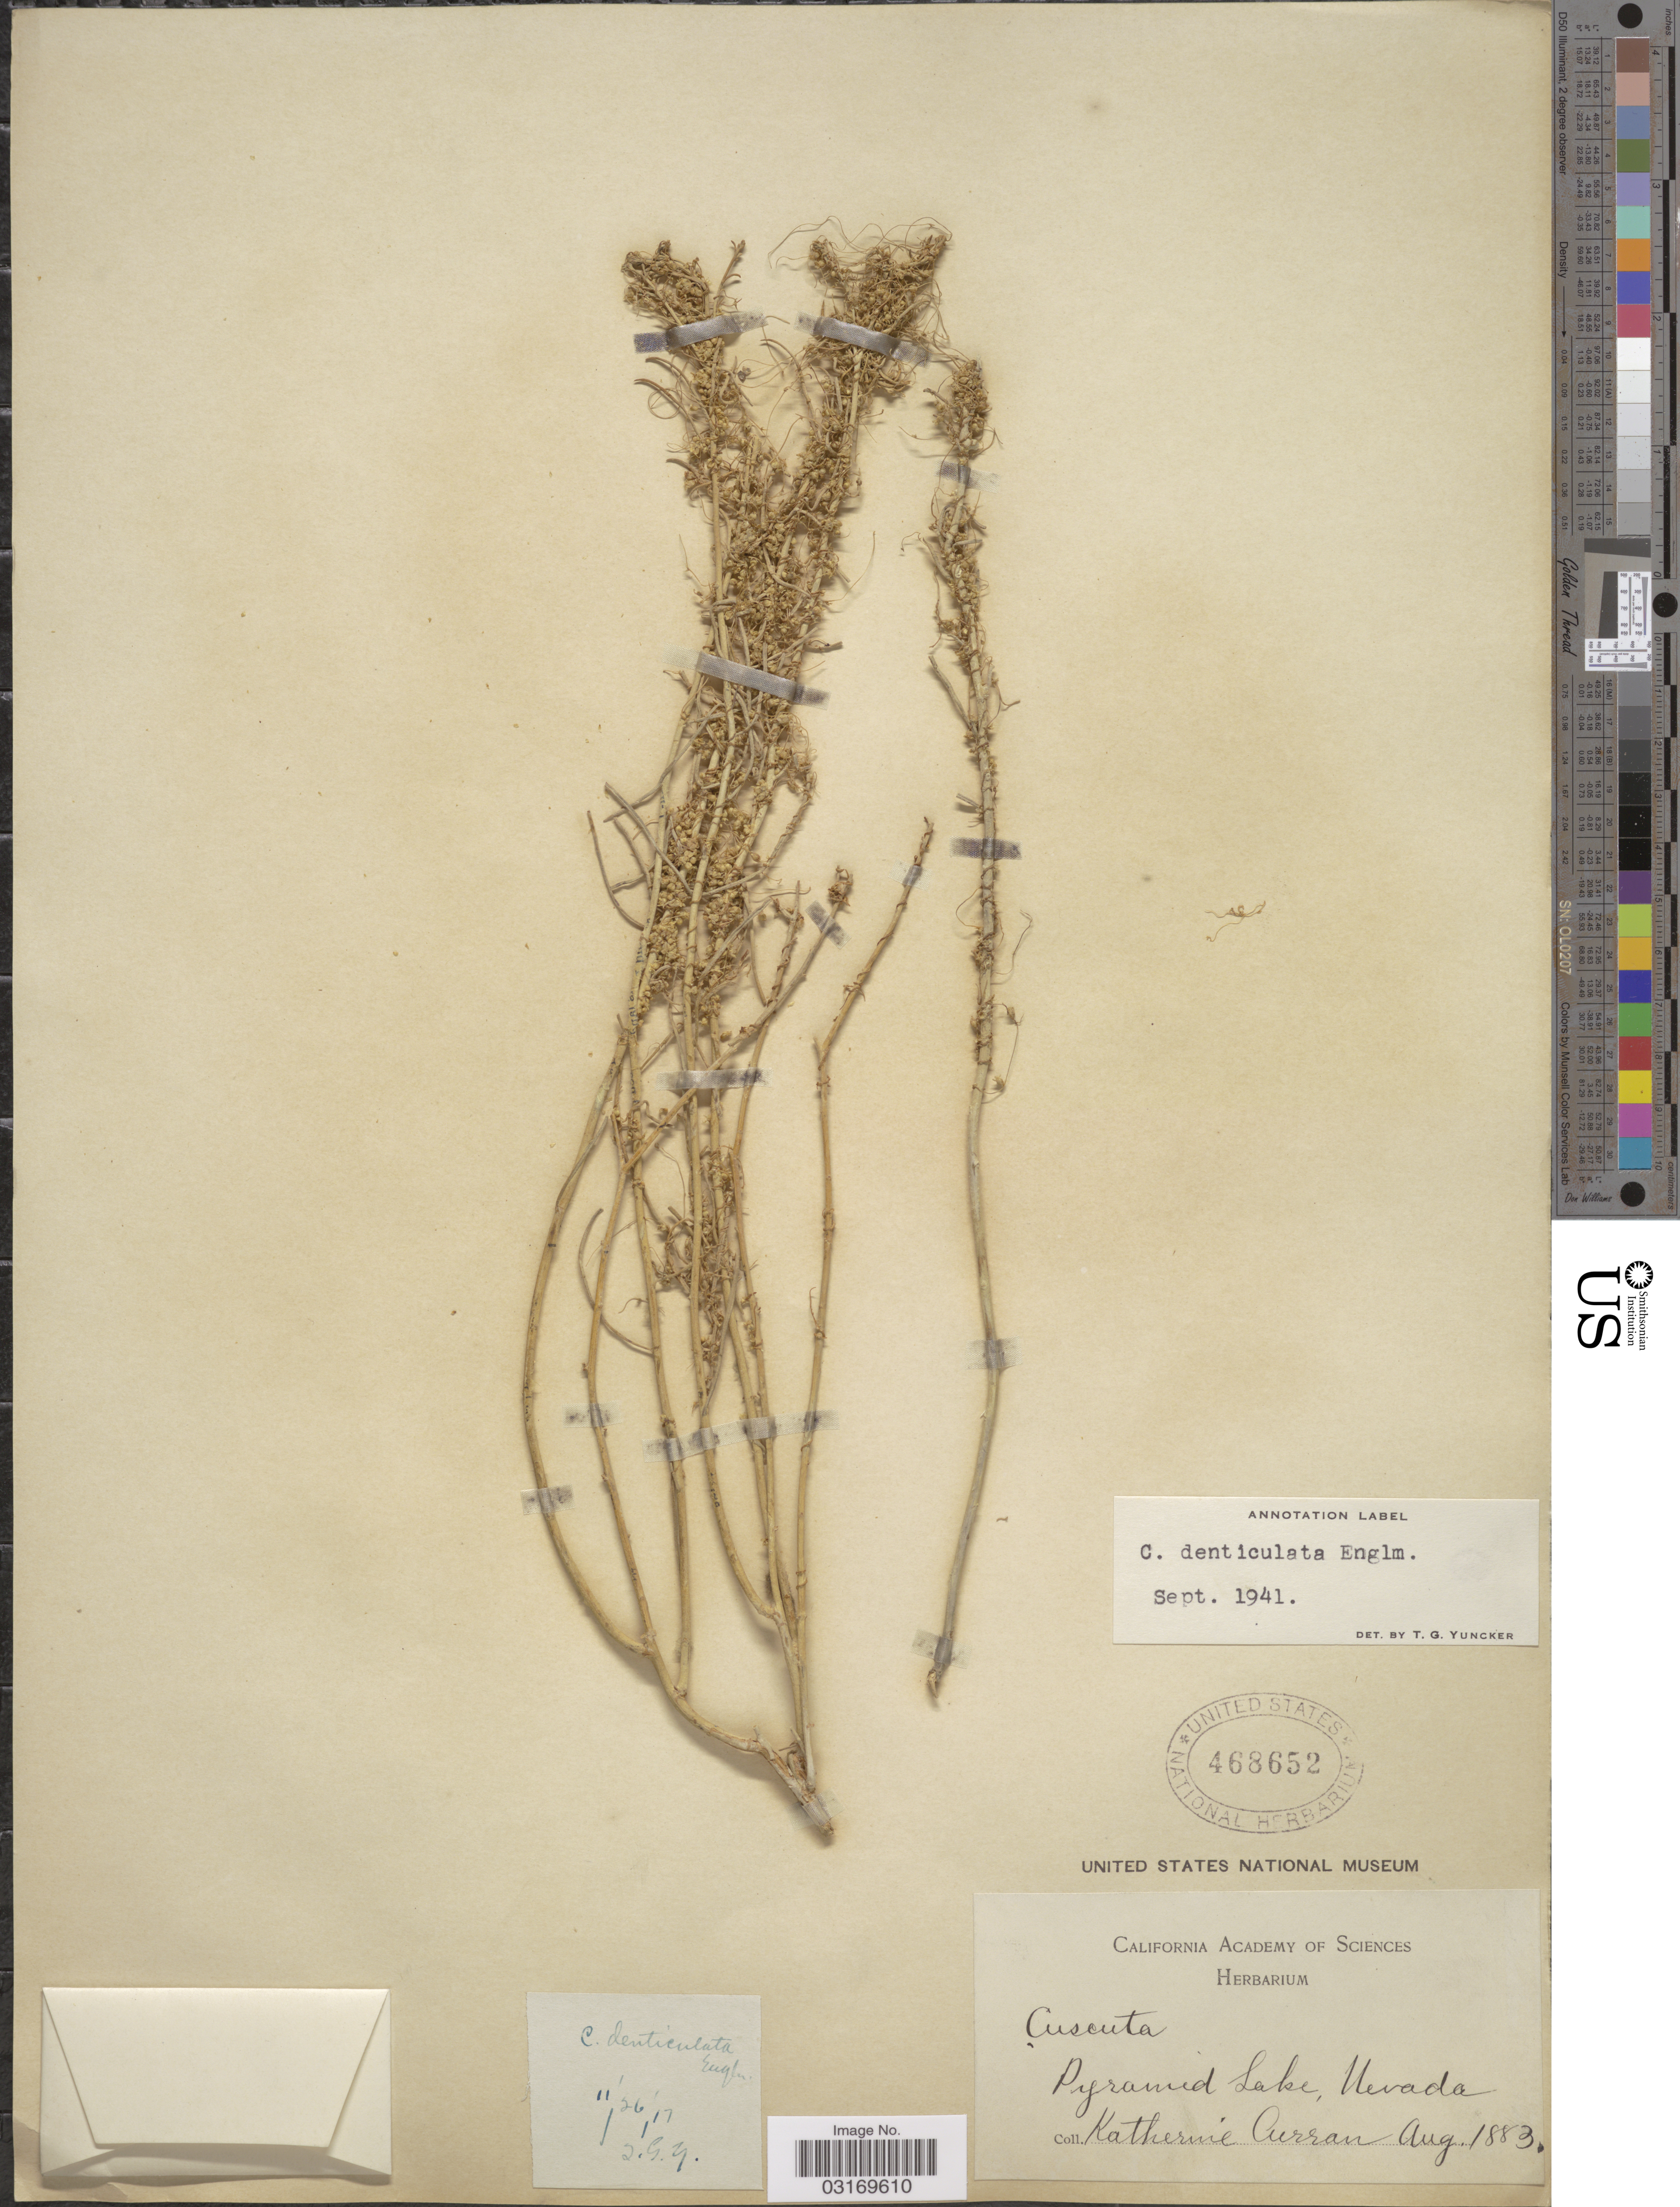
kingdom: Plantae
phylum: Tracheophyta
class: Magnoliopsida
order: Solanales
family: Convolvulaceae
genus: Cuscuta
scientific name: Cuscuta denticulata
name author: Engelm.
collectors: K. Curran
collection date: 1883-08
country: United States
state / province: Nevada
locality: Pyramid Lake.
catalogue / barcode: US 468652